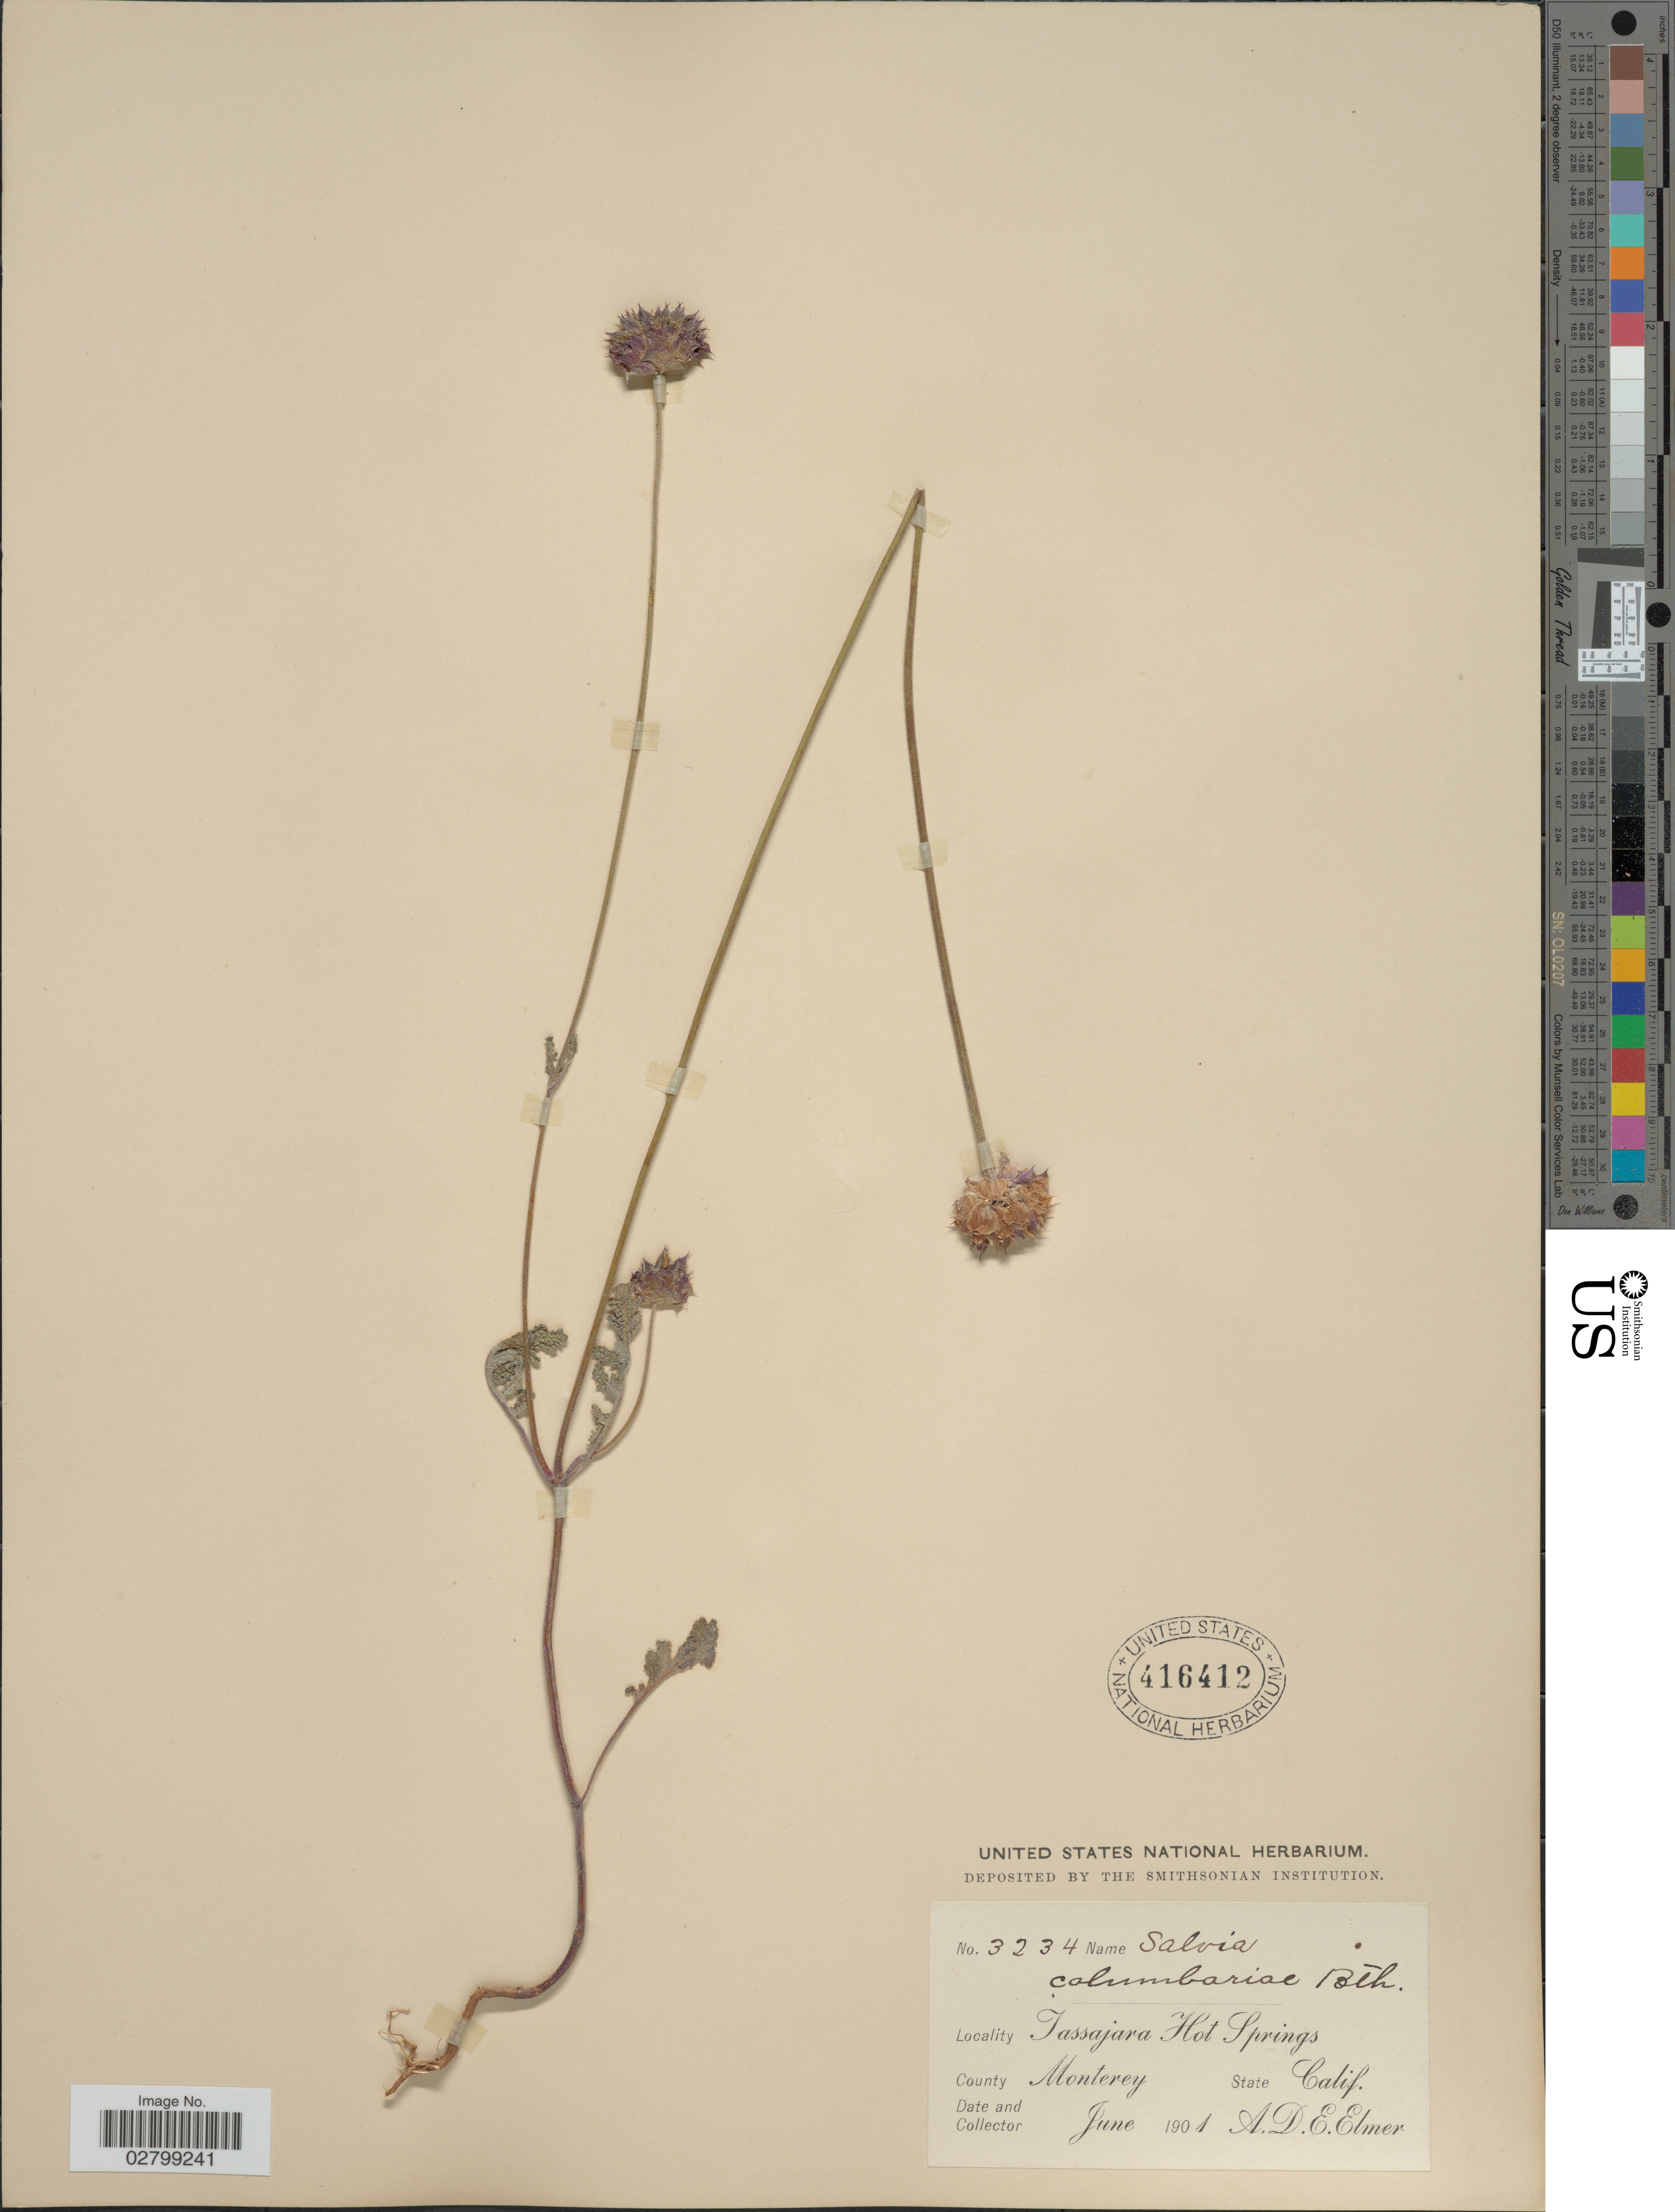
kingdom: Plantae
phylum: Tracheophyta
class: Magnoliopsida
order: Lamiales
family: Lamiaceae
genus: Salvia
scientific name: Salvia columbariae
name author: Benth.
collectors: A. D. E. Elmer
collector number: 3234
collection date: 1901-06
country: United States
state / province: California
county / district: Monterey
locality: Tassajara Hot Springs, County Monterey.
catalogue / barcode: US 416412